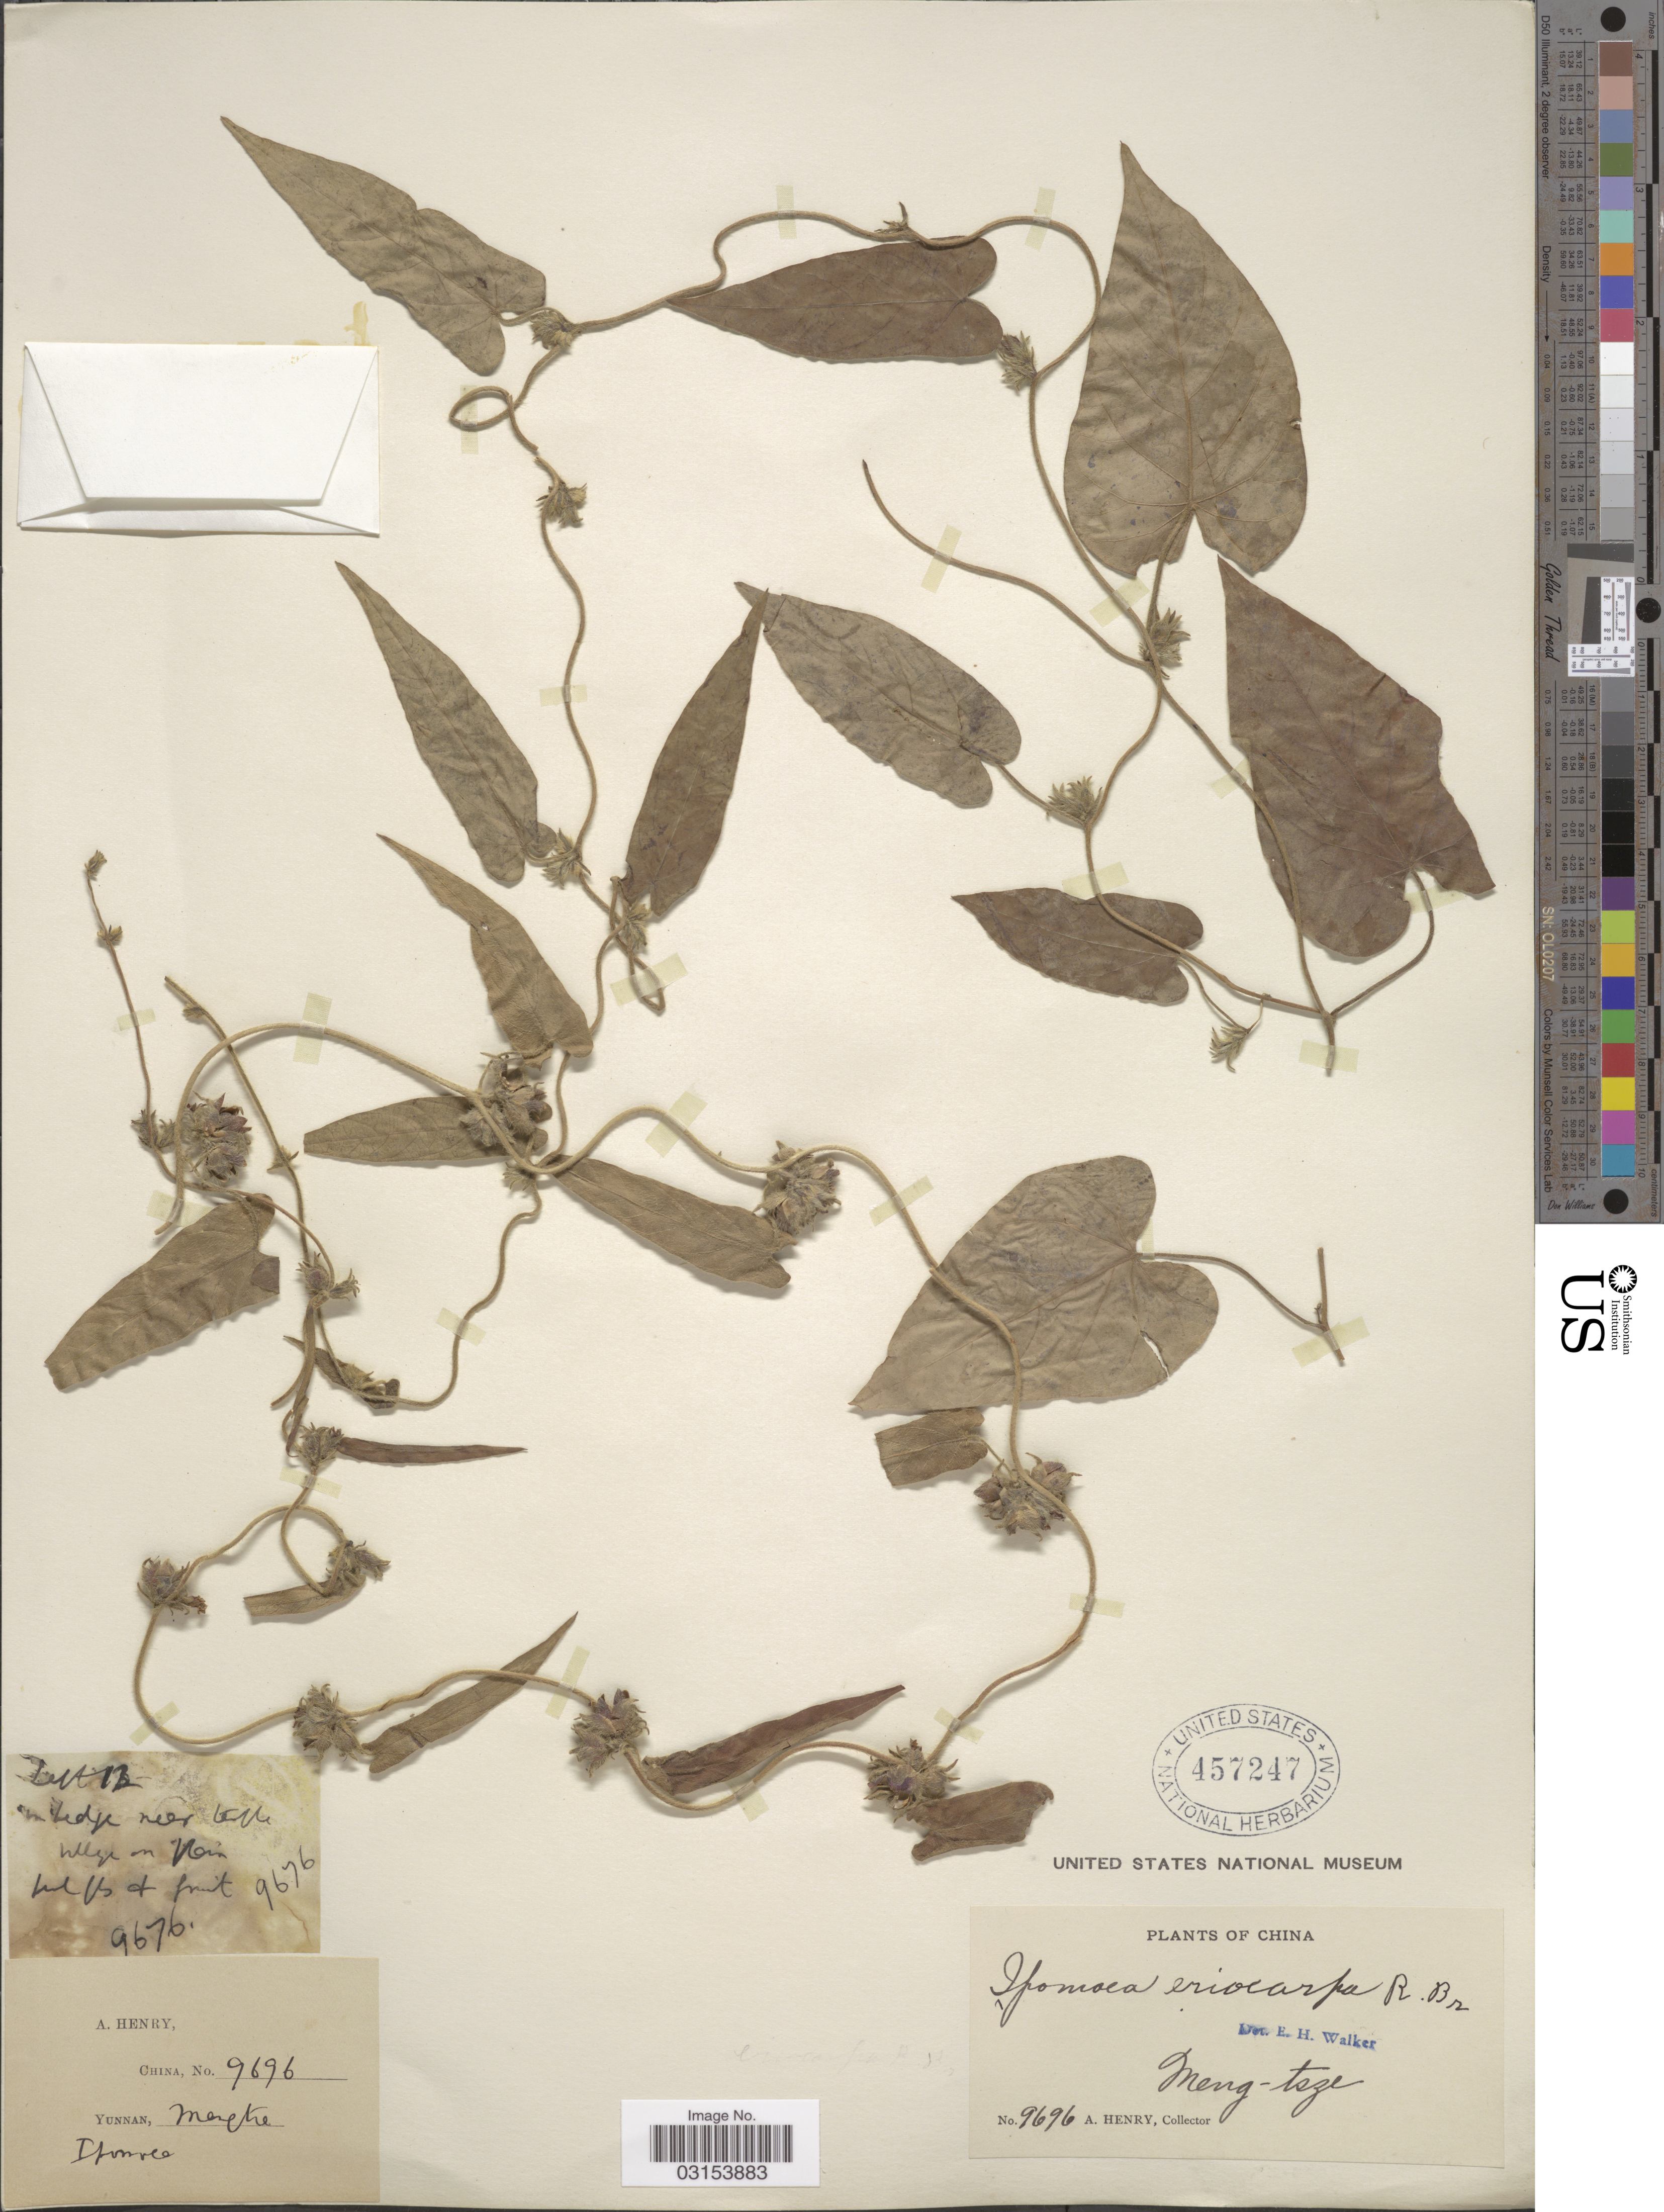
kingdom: Plantae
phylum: Tracheophyta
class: Magnoliopsida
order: Solanales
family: Convolvulaceae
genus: Ipomoea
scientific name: Ipomoea eriocarpa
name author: R. Br.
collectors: A. Henry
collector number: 9696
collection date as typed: Transcribed d/m/y: /9/12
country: China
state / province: Yunnan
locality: Meng-tsze.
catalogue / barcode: US 457247